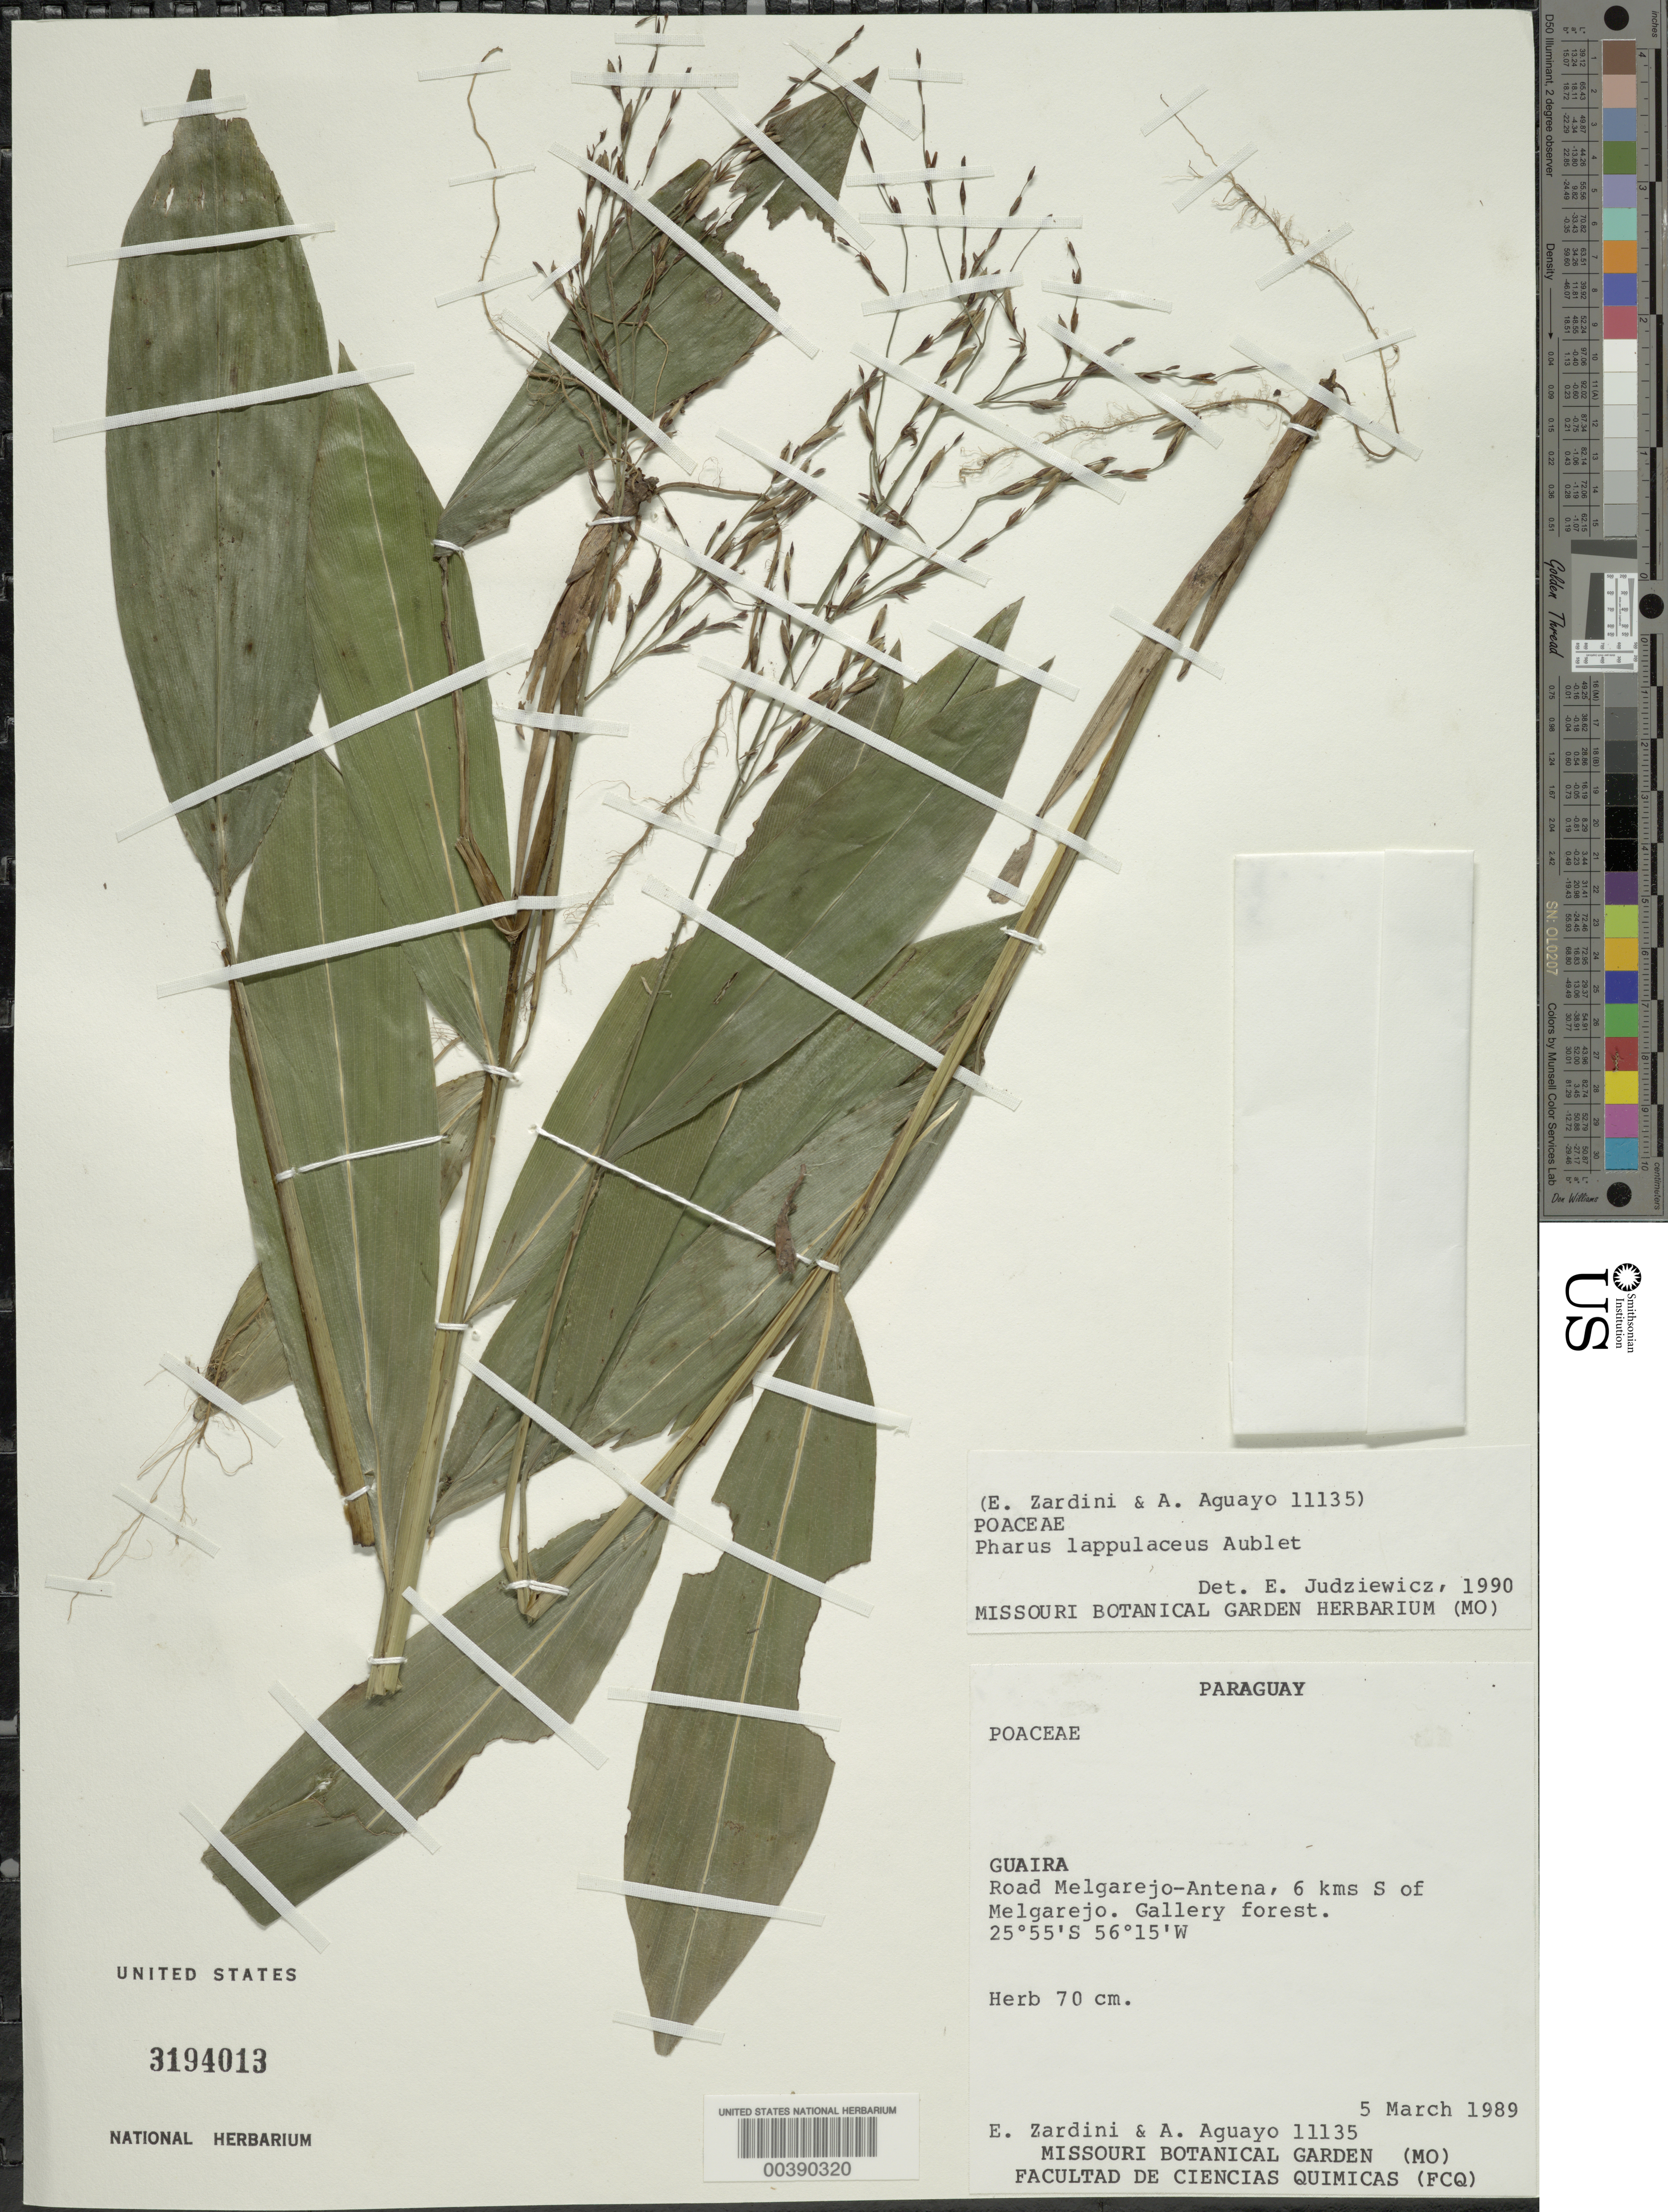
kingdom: Plantae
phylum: Tracheophyta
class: Liliopsida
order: Poales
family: Poaceae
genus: Pharus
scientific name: Pharus lappulaceus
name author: Aubl.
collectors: E. M. Zardini & A. Aguayo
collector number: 11135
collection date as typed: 05 Mar 1989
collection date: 1989-03-05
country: Paraguay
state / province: Guairá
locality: Road melgarejo-antena, 6 km s of melgarejo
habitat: Gallery forest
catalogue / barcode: US 3194013